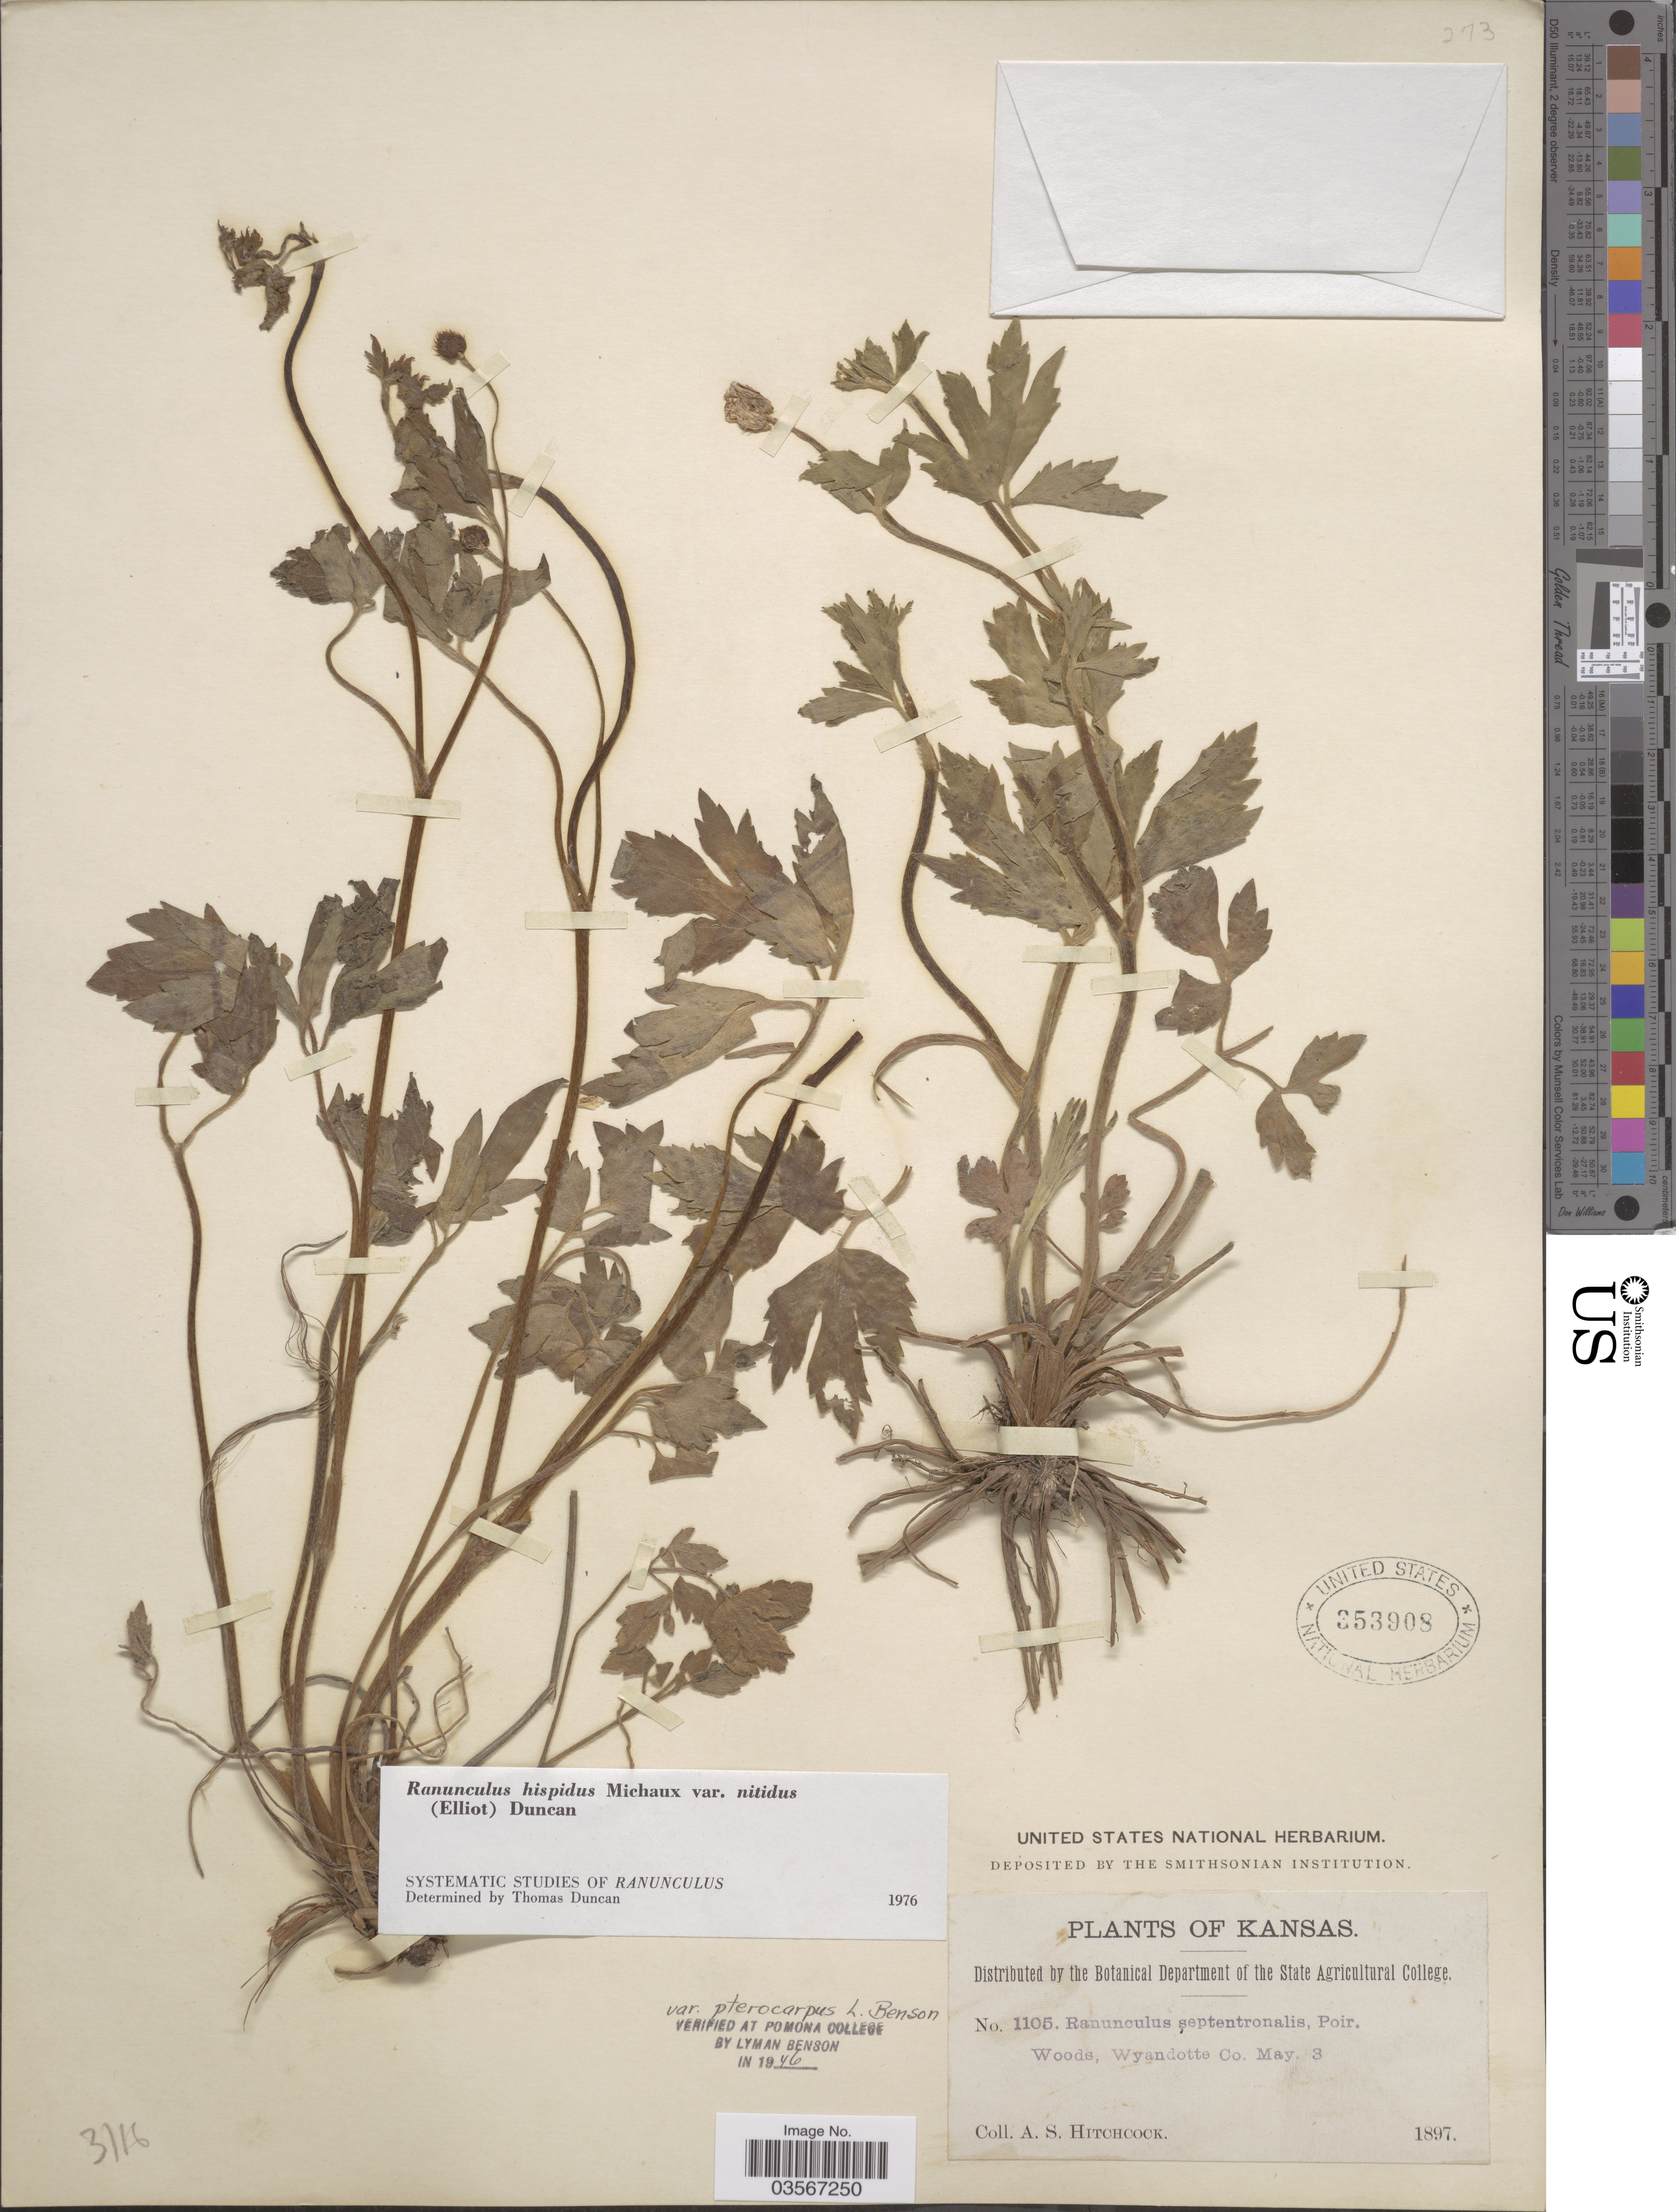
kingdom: Plantae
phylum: Tracheophyta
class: Magnoliopsida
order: Ranunculales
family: Ranunculaceae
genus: Ranunculus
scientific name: Ranunculus hispidus var. nitidus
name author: (Chapm.) T. Duncan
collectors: A. S. Hitchcock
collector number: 1105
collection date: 1897-05-03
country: United States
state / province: Kansas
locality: Woods, Wyandotte Co.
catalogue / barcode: US 353908